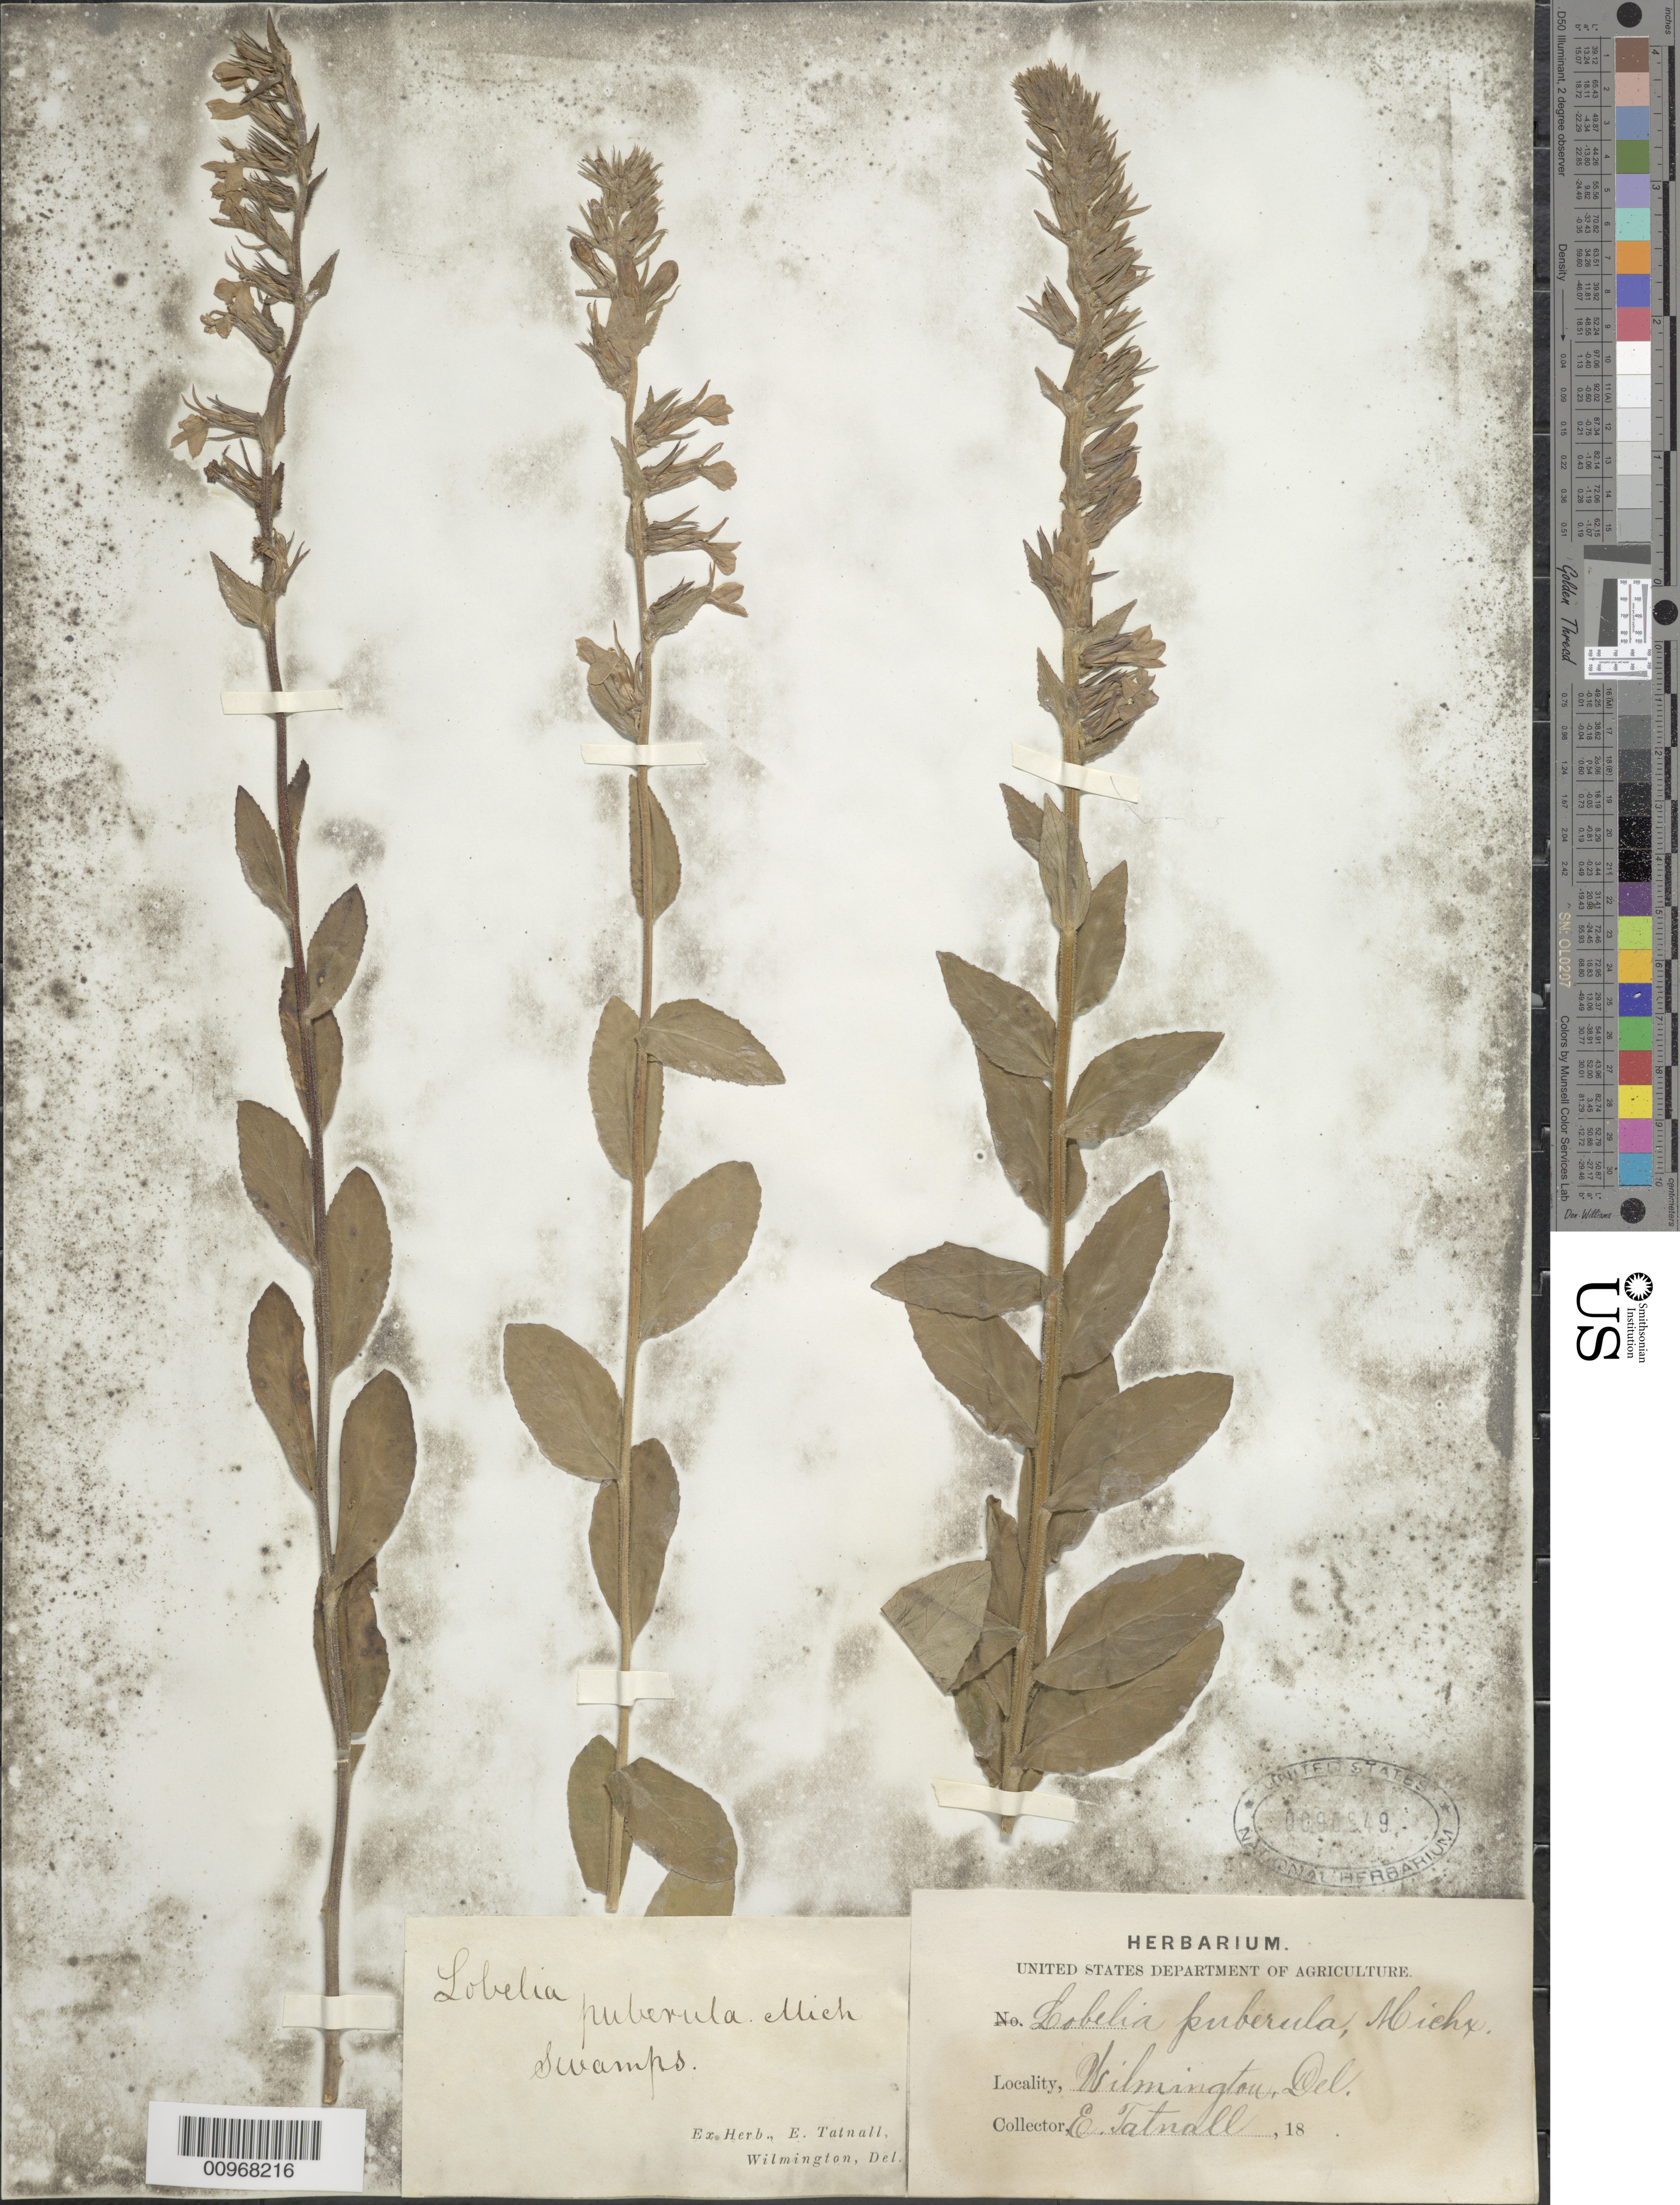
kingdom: Plantae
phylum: Tracheophyta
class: Magnoliopsida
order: Asterales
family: Campanulaceae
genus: Lobelia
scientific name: Lobelia puberula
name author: Michx.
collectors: E. Tatnall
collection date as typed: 18--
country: United States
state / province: Delaware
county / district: New Castle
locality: Wilmington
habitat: swamps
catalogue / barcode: US 96549